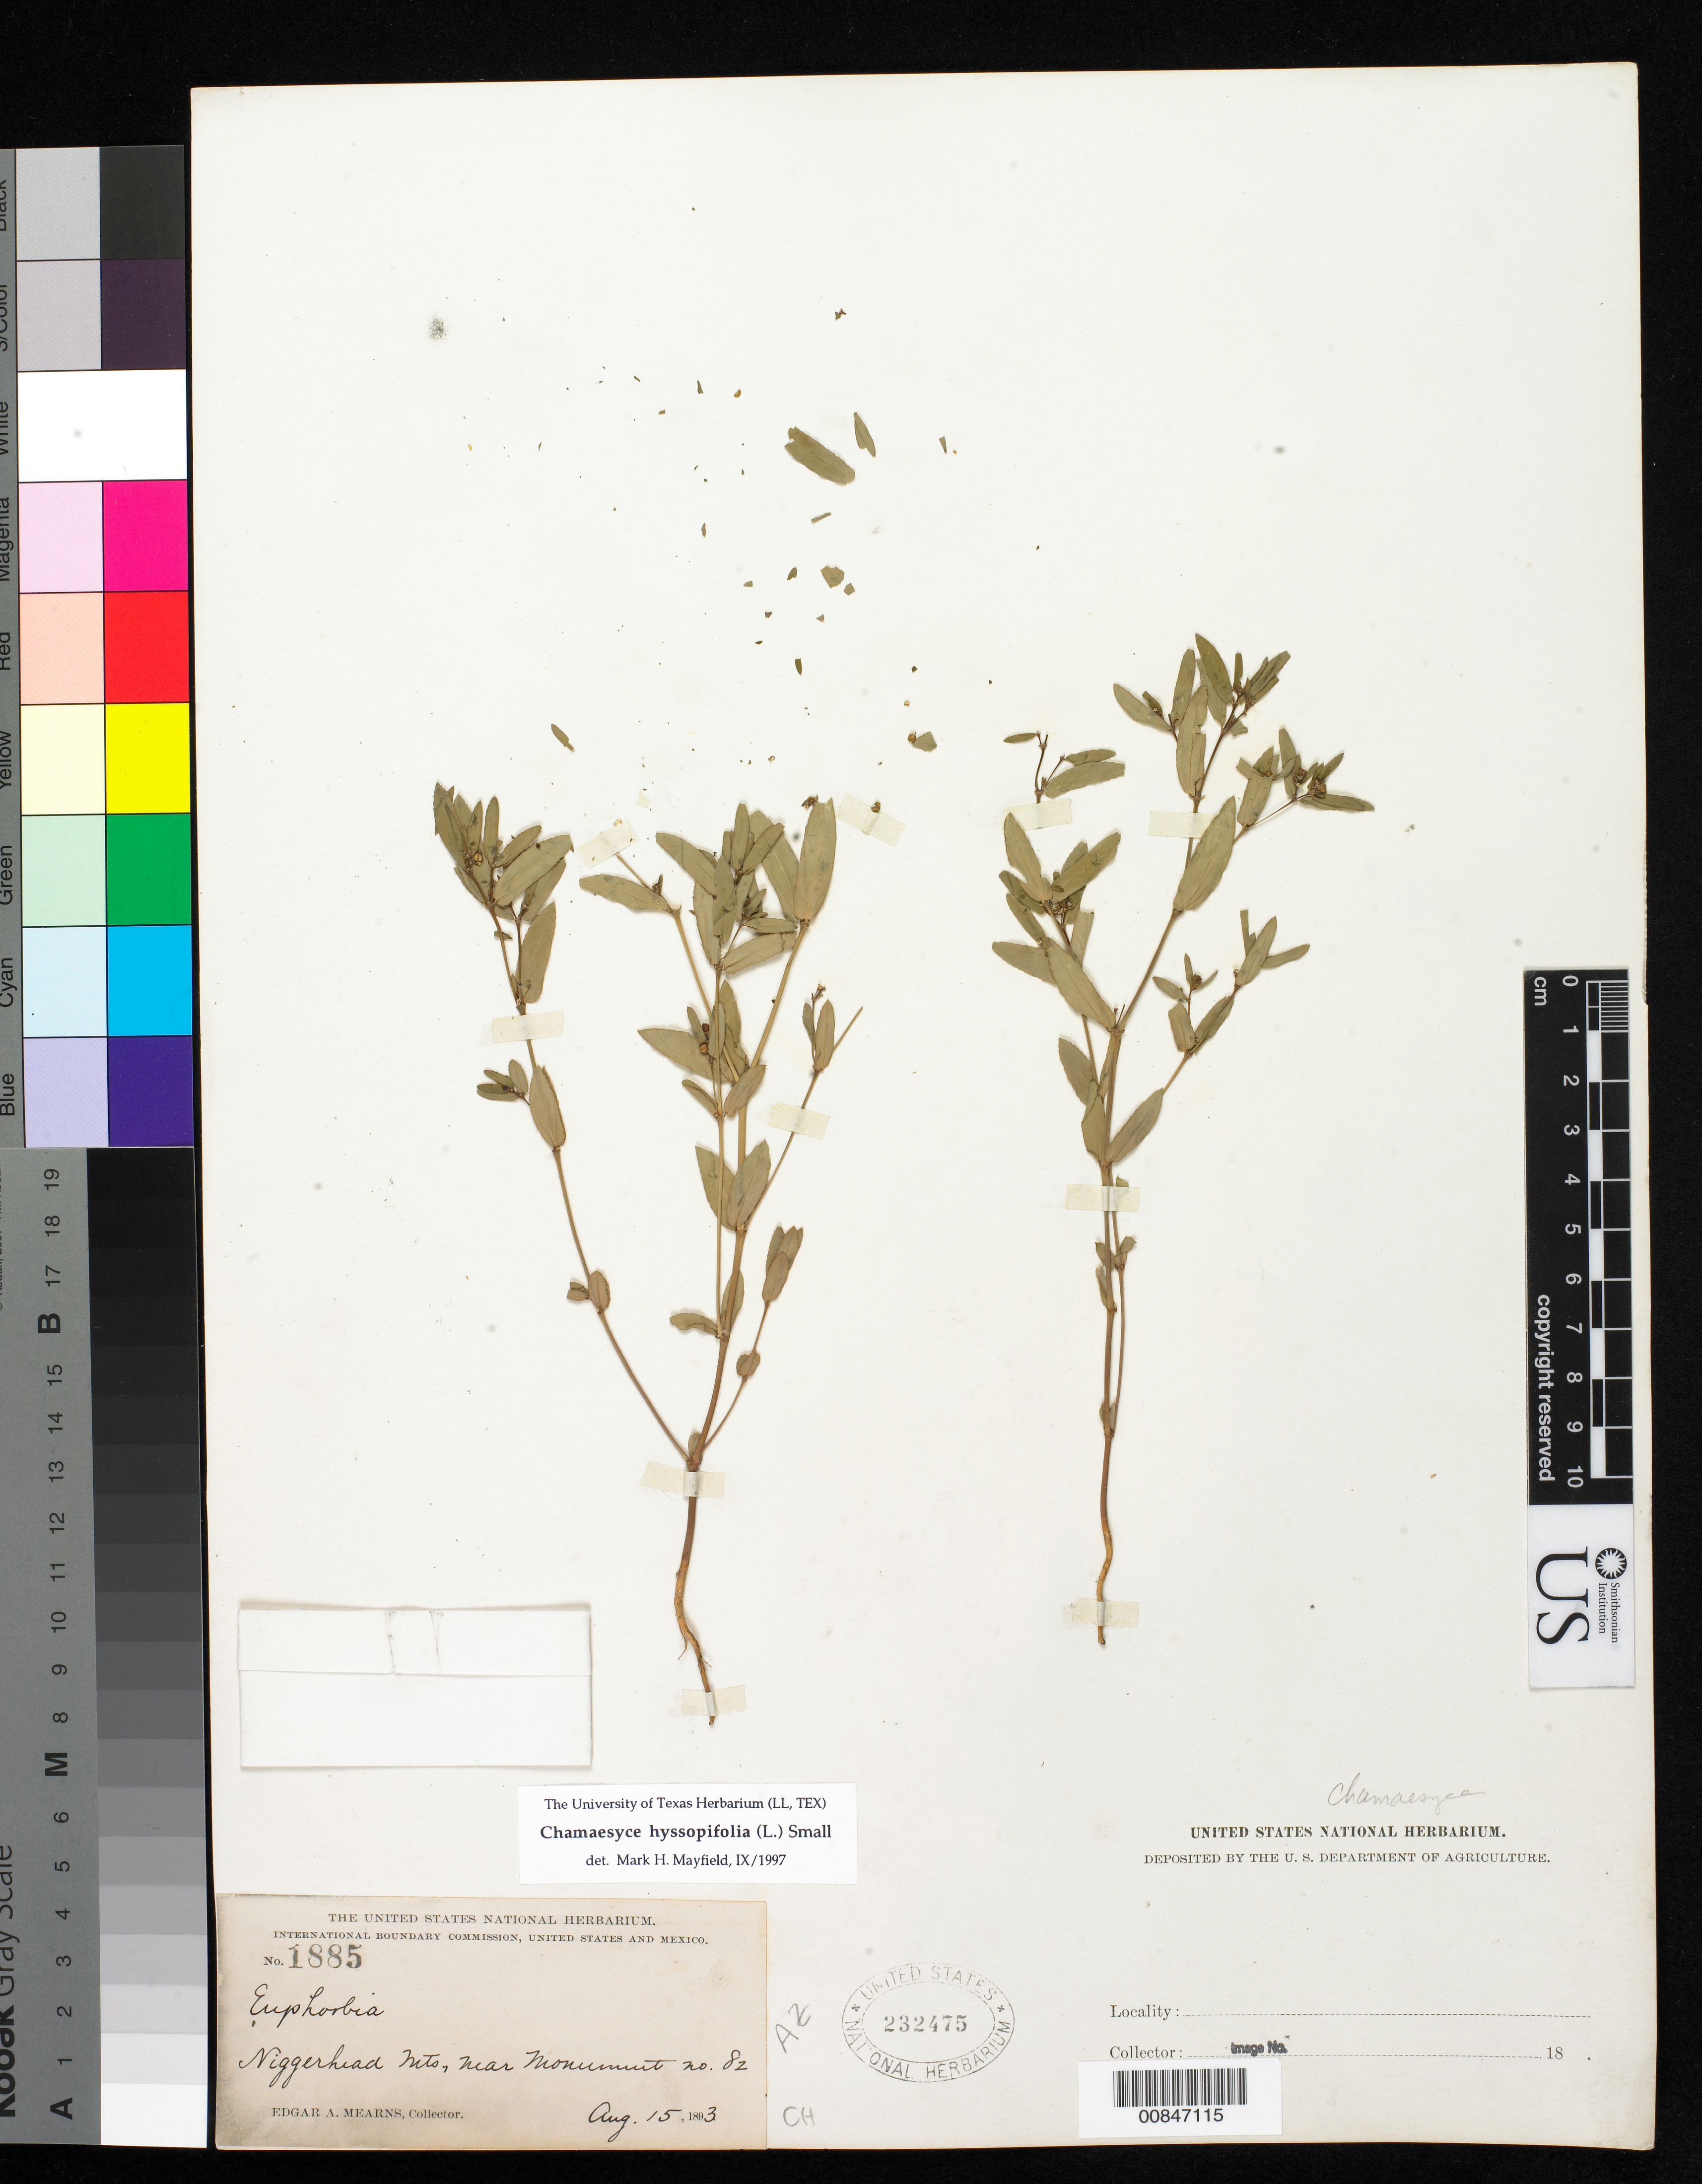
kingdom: Plantae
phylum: Tracheophyta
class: Magnoliopsida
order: Malpighiales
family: Euphorbiaceae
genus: Chamaesyce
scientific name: Chamaesyce hyssopifolia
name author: (L.) Small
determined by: Mayfield, M. H.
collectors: E. A. Mearns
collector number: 1885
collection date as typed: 15 Aug 1893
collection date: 1893-08-15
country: United States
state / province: Arizona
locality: Niggerhead Mts., near monument no. 82.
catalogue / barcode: US 232475